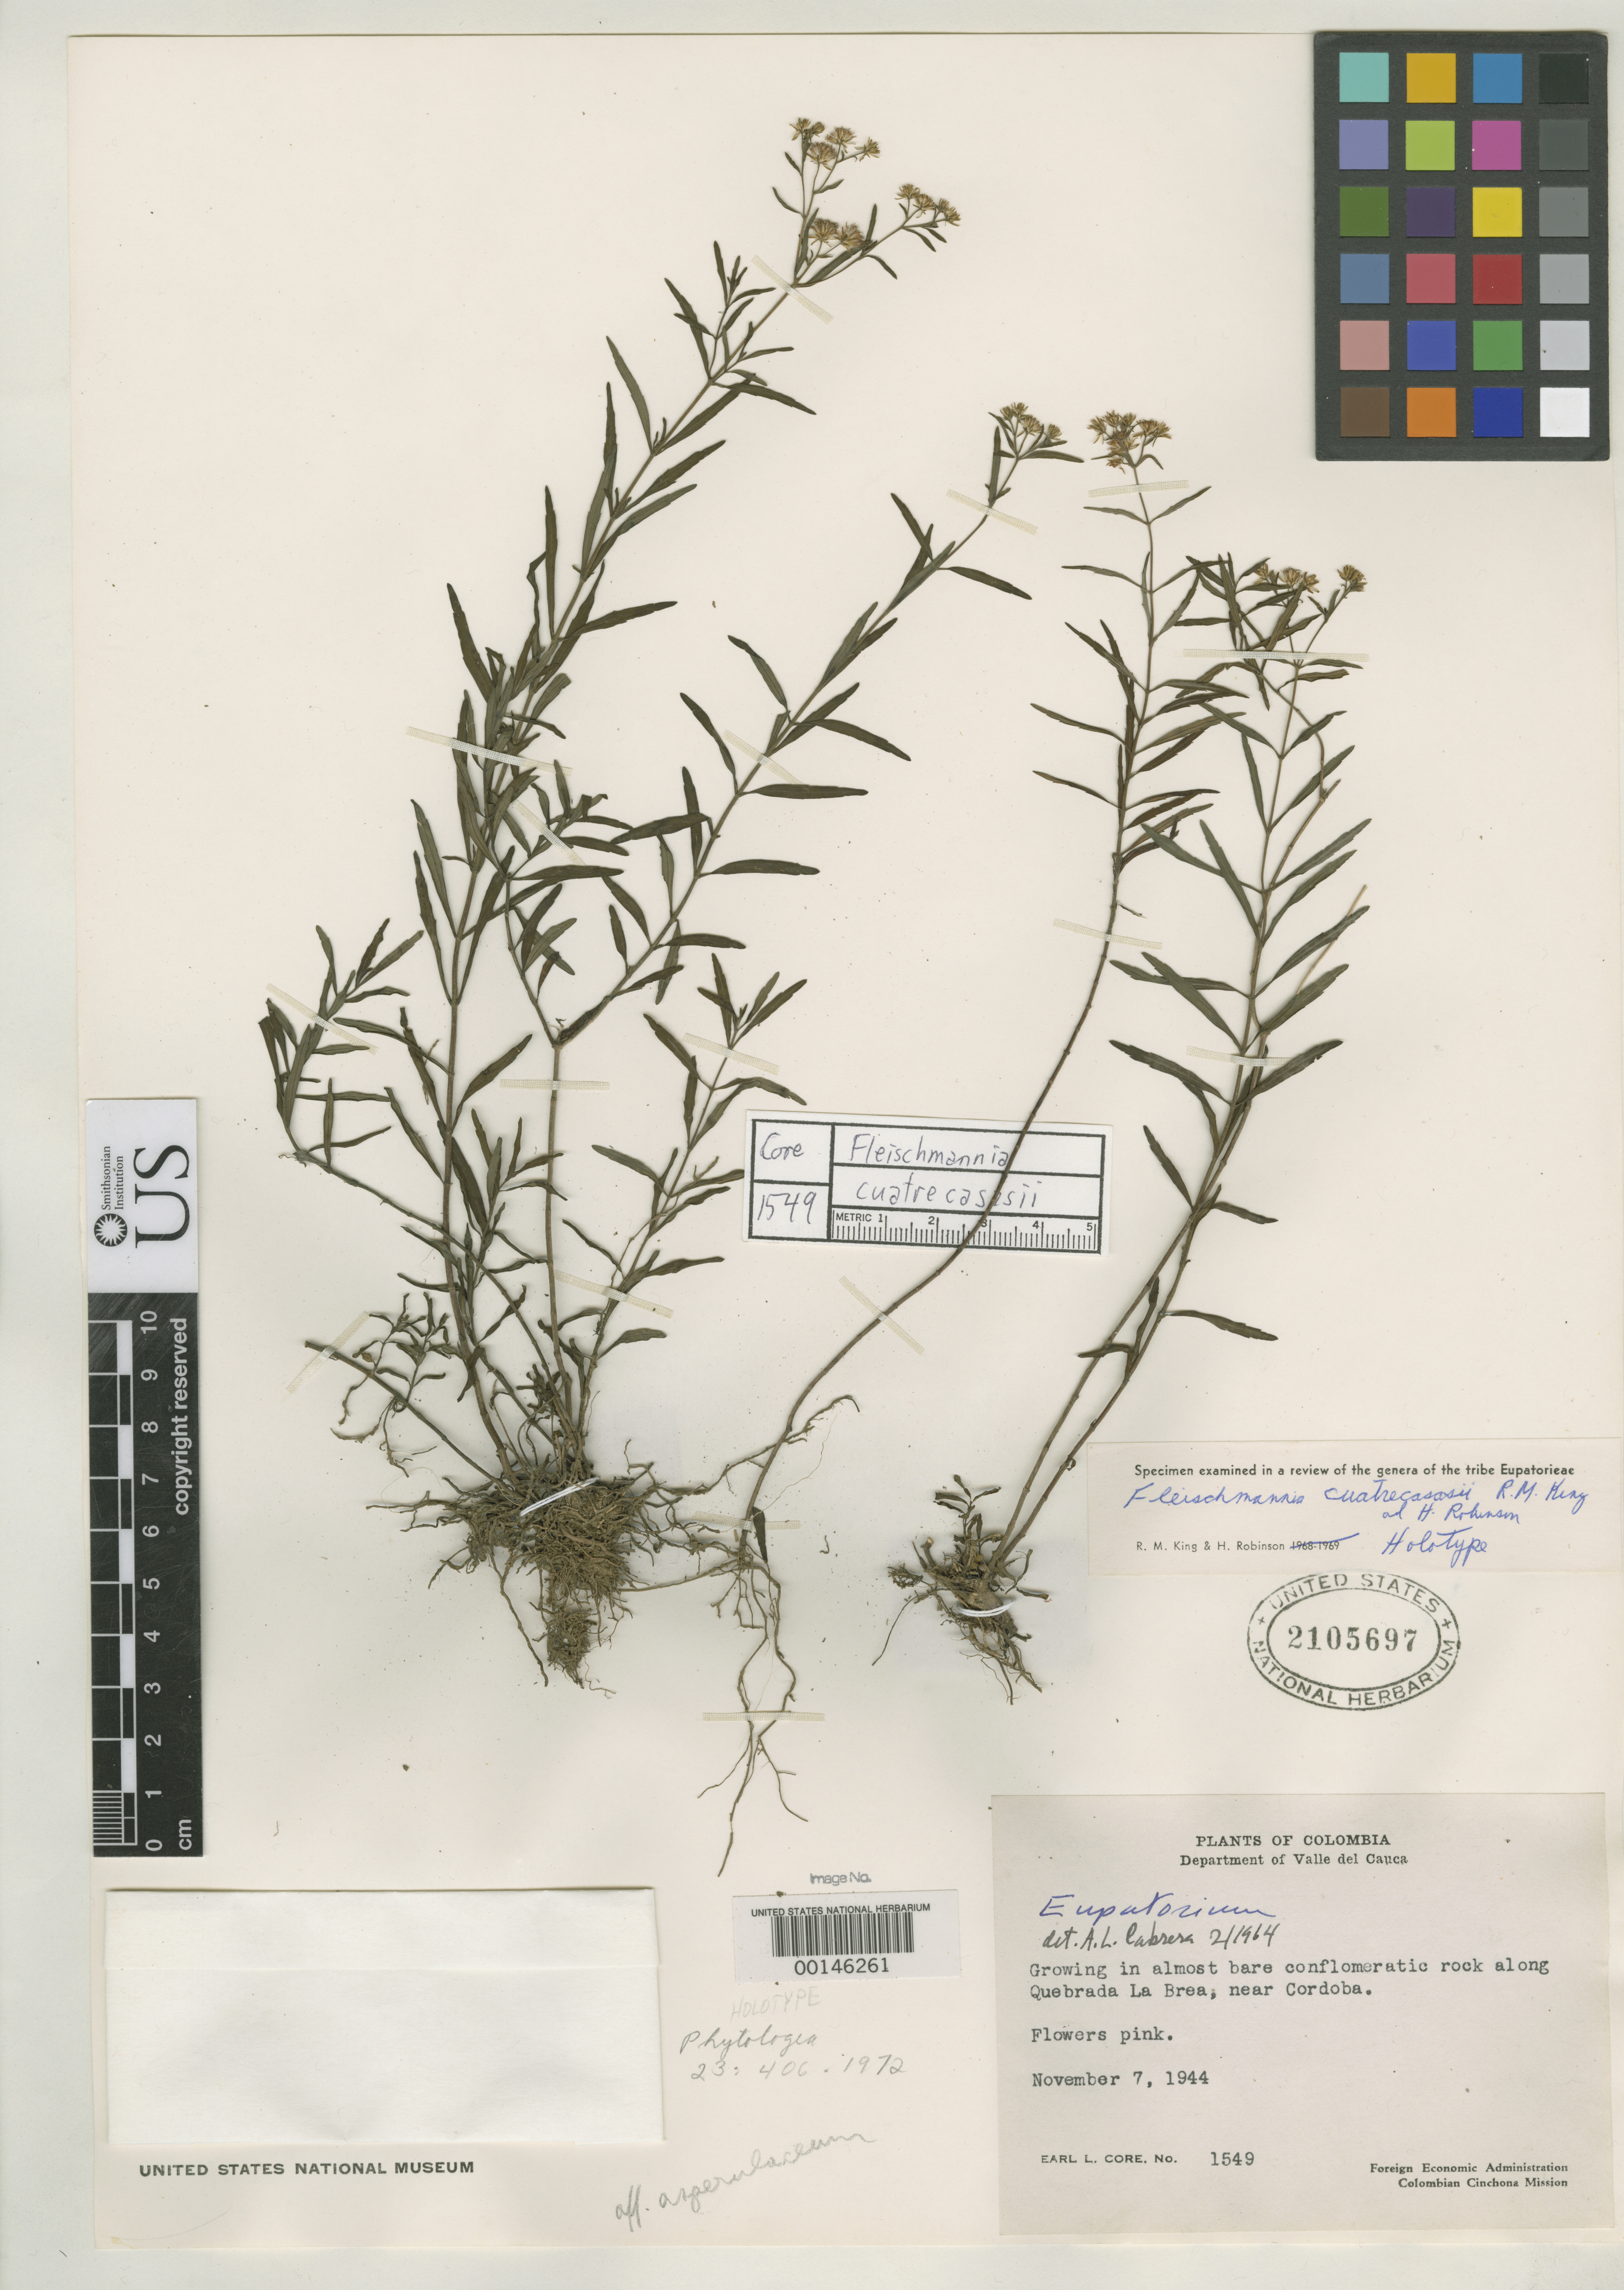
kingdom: Plantae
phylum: Tracheophyta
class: Magnoliopsida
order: Asterales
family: Asteraceae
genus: Fleischmannia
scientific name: Fleischmannia cuatrecasasii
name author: R.M. King & H. Rob.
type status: Holotype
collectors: E. L. Core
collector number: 1549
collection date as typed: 07 Nov 1944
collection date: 1944-11-07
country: Colombia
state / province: Bolívar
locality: Quebrada La Brea, Cordoba.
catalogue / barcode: US 2105697